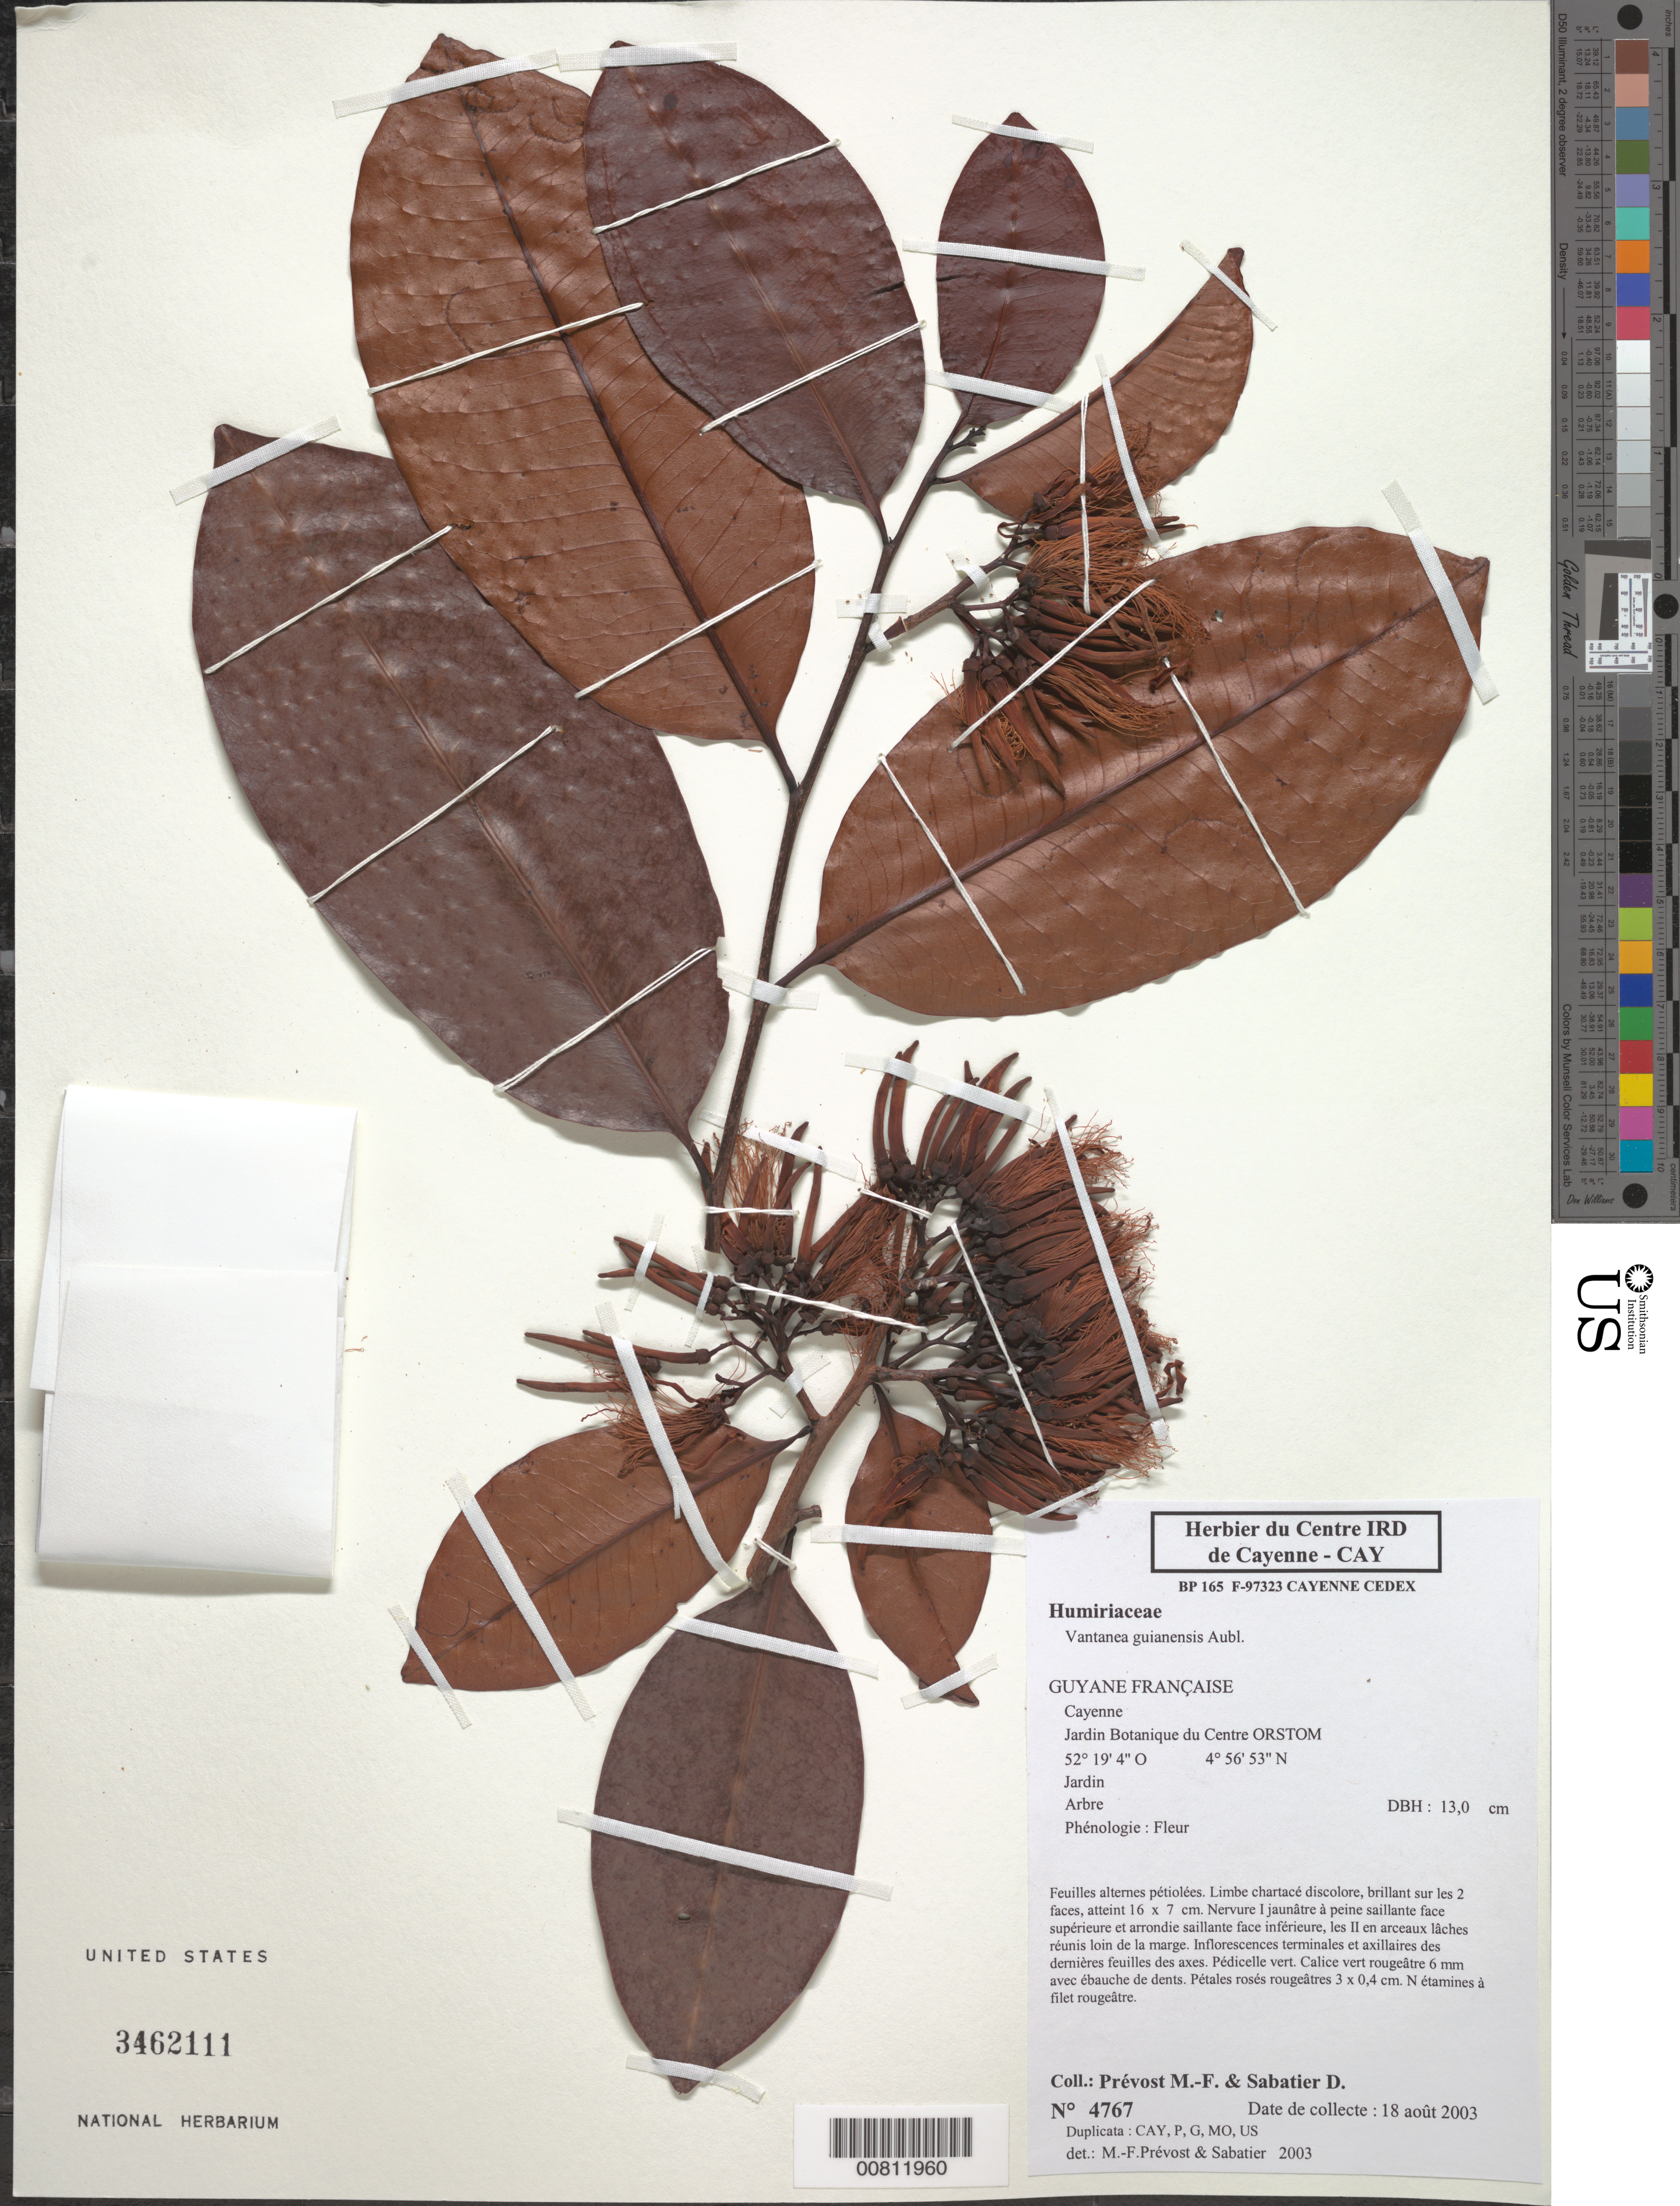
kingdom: Plantae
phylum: Tracheophyta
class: Magnoliopsida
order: Fabales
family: Fabaceae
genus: Vatairea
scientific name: Vatairea guianensis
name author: Aubl.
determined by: Prévost, M.-F.; Sabatier, D.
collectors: M.-F. Prévost & D. Sabatier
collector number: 4767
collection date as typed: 18-Aug-03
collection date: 2003-08-18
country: French Guiana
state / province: Cayenne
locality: Cayenne, Jardin Botanique du Centre ORSTOM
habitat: Jardin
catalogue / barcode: US 3462111